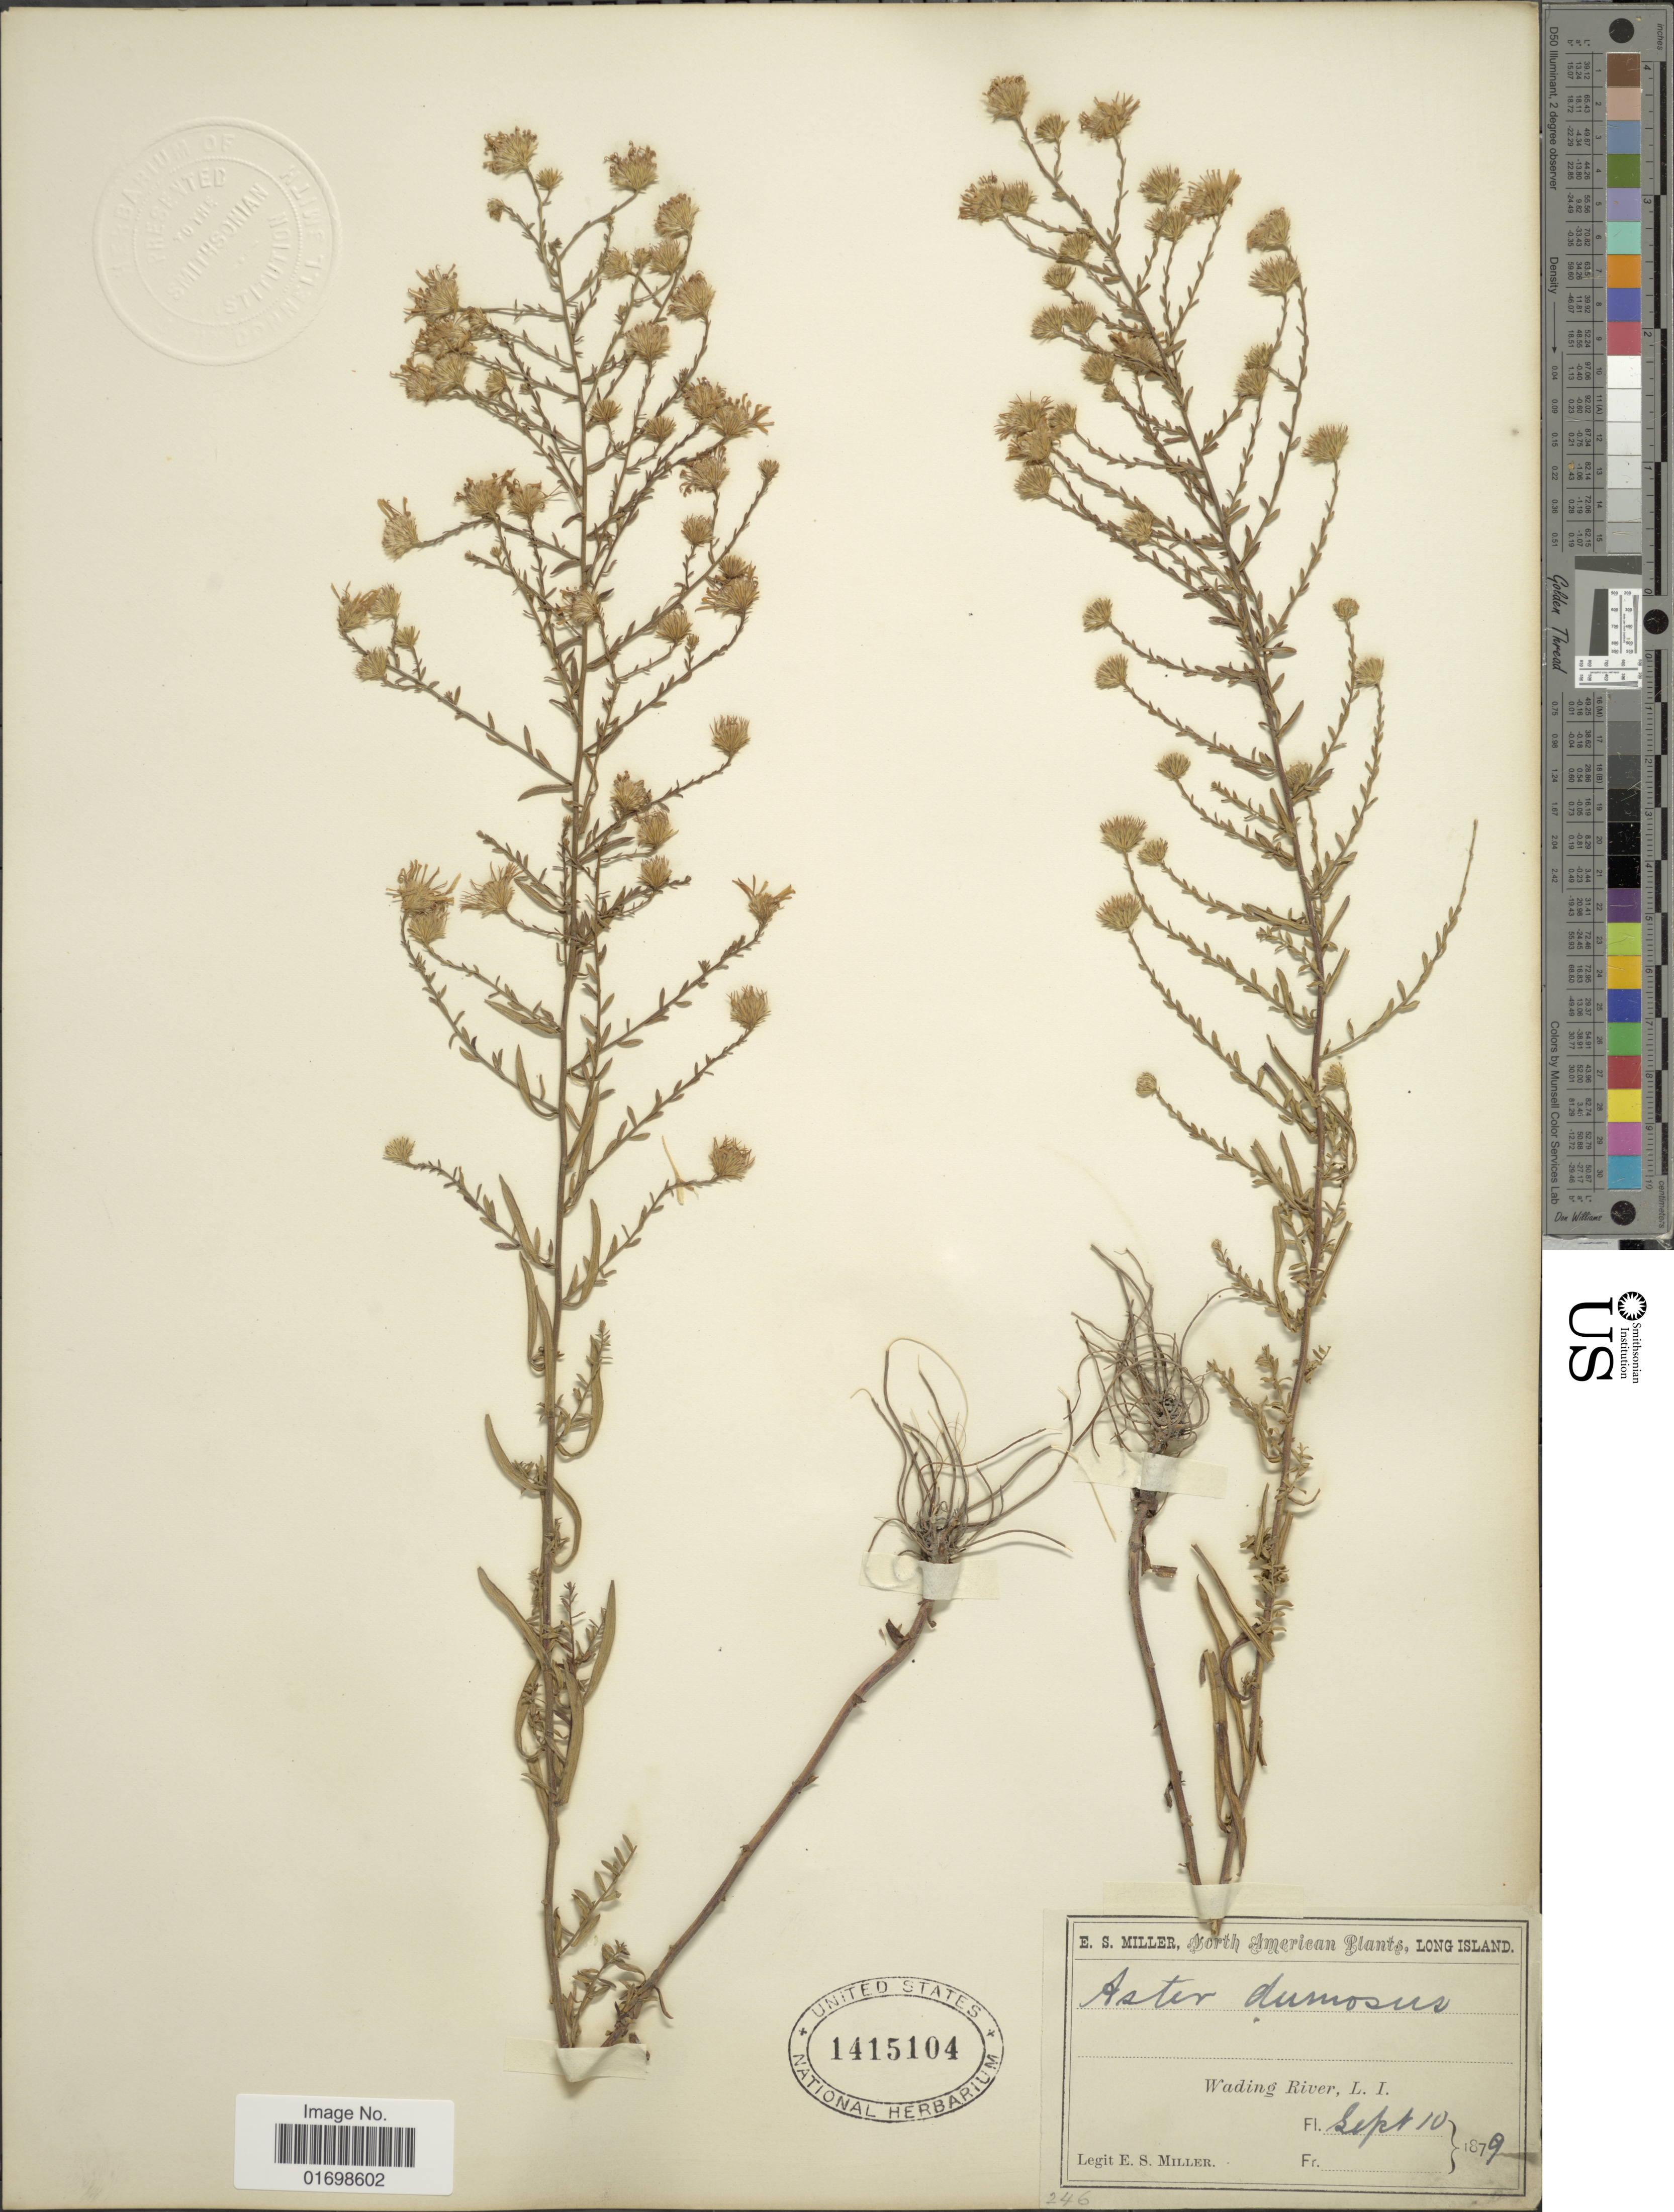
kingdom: Plantae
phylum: Tracheophyta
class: Magnoliopsida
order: Asterales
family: Asteraceae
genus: Symphyotrichum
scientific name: Symphyotrichum dumosum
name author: (L.) G.L. Nesom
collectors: E. S. Miller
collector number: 246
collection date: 1879-09-10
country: United States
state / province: New York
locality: Wading River, L. I.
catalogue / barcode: US 1415104